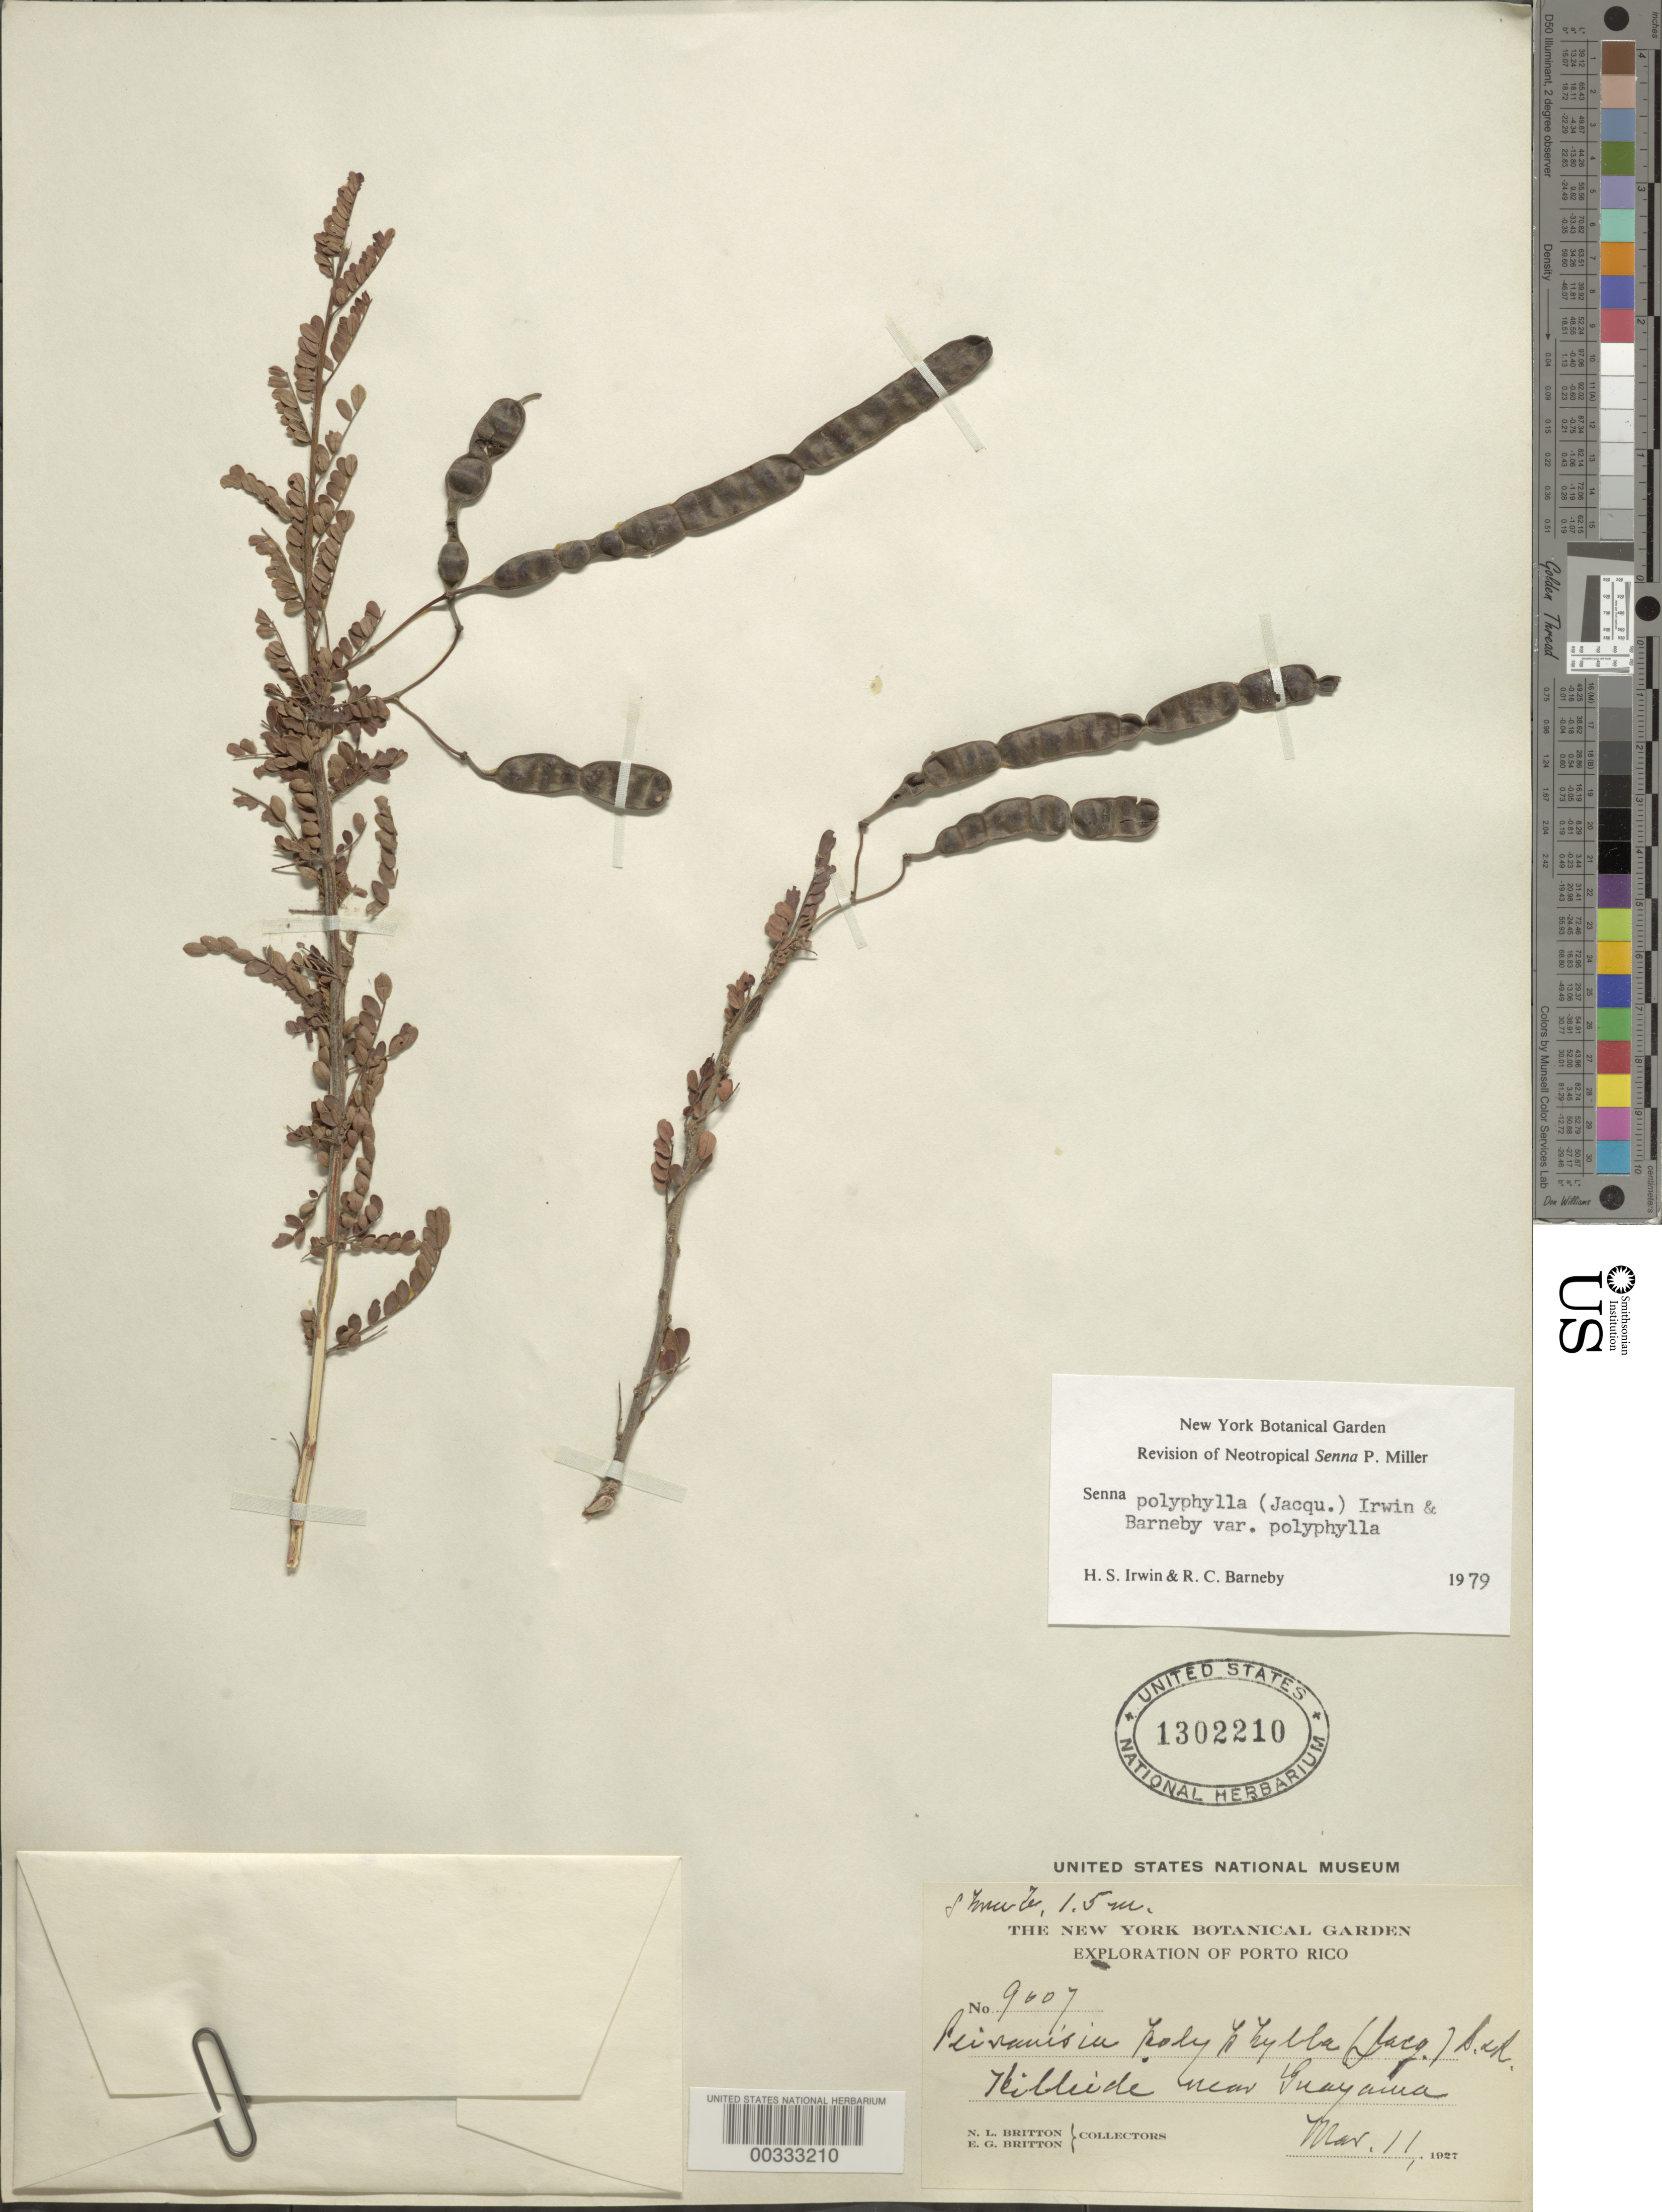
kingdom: Plantae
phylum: Tracheophyta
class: Magnoliopsida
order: Fabales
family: Fabaceae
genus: Senna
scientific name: Senna polyphylla var. polyphylla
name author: (Jacq.) H.S. Irwin & Barneby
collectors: N. Britton & E. G. Britton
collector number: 9007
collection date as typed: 11 Mar 1927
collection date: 1927-03-11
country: Puerto Rico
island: Greater Antilles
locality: Near guayama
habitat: Hillside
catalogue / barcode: US 1302210